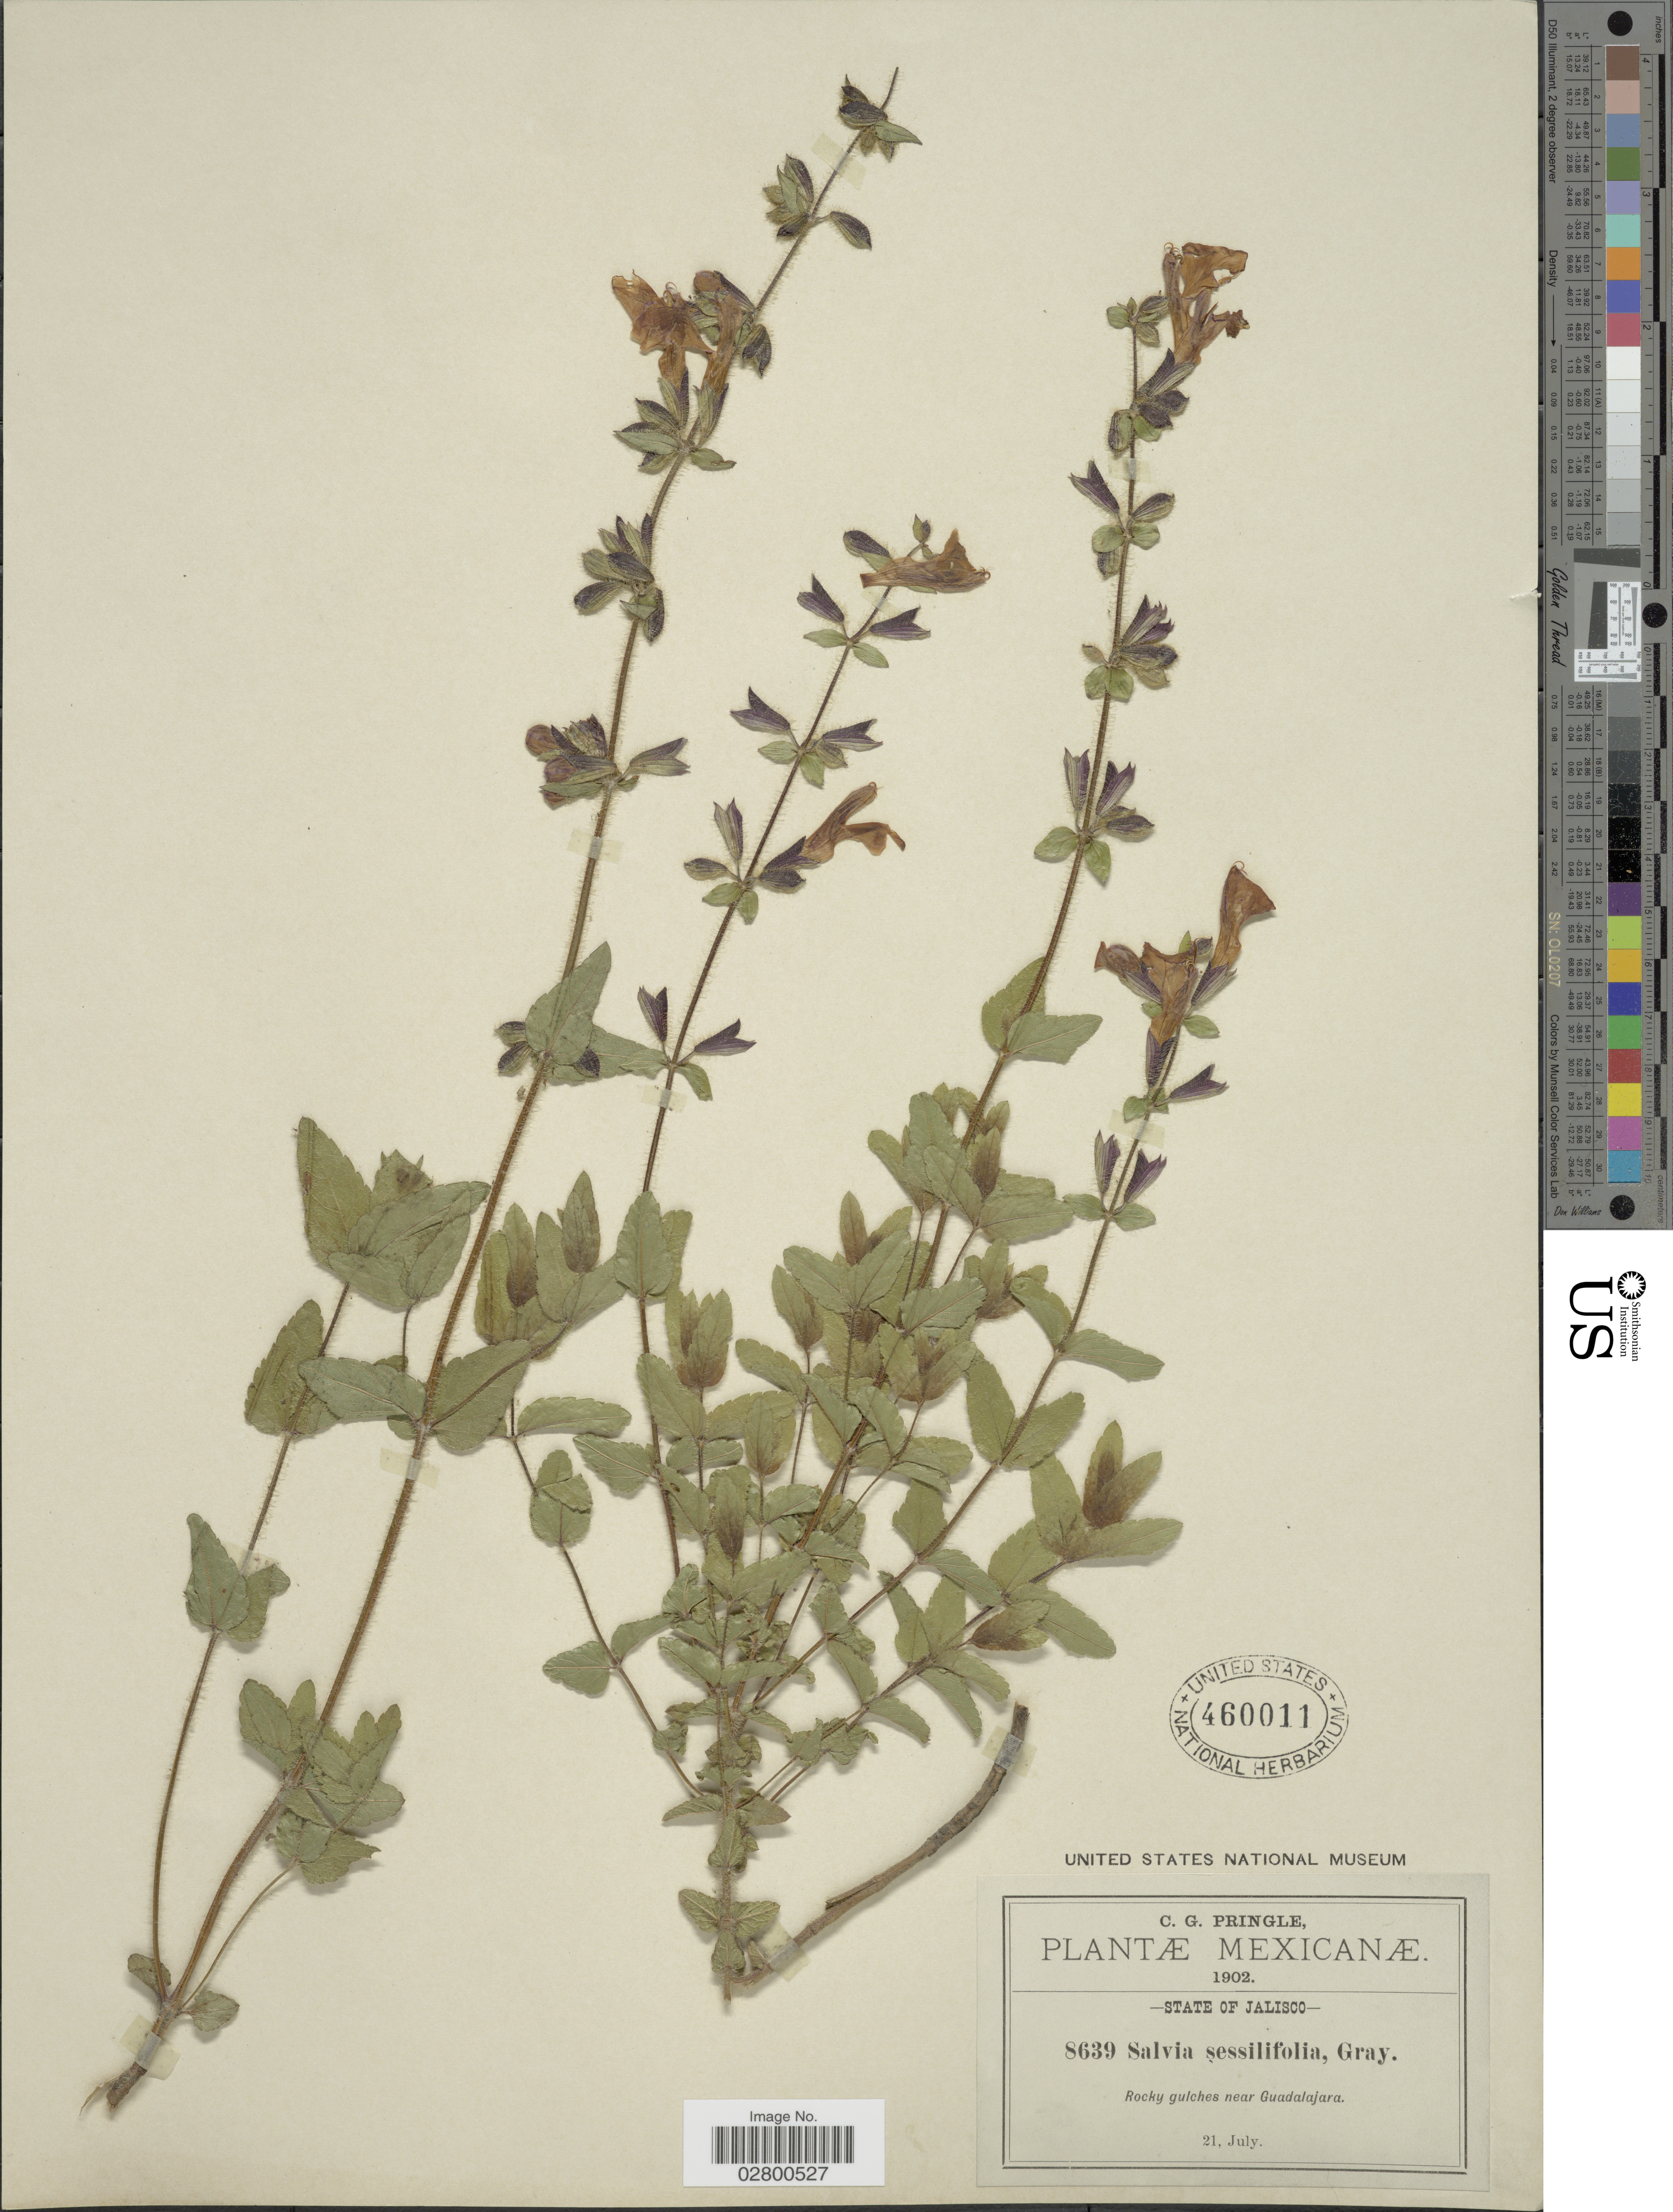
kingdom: Plantae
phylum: Tracheophyta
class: Magnoliopsida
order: Lamiales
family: Lamiaceae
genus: Salvia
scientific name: Salvia angustiarum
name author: Epling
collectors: C. G. Pringle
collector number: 8639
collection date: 1902-07-21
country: Mexico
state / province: Jalisco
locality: Rocky gulches near Guadalajara.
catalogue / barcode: US 460011